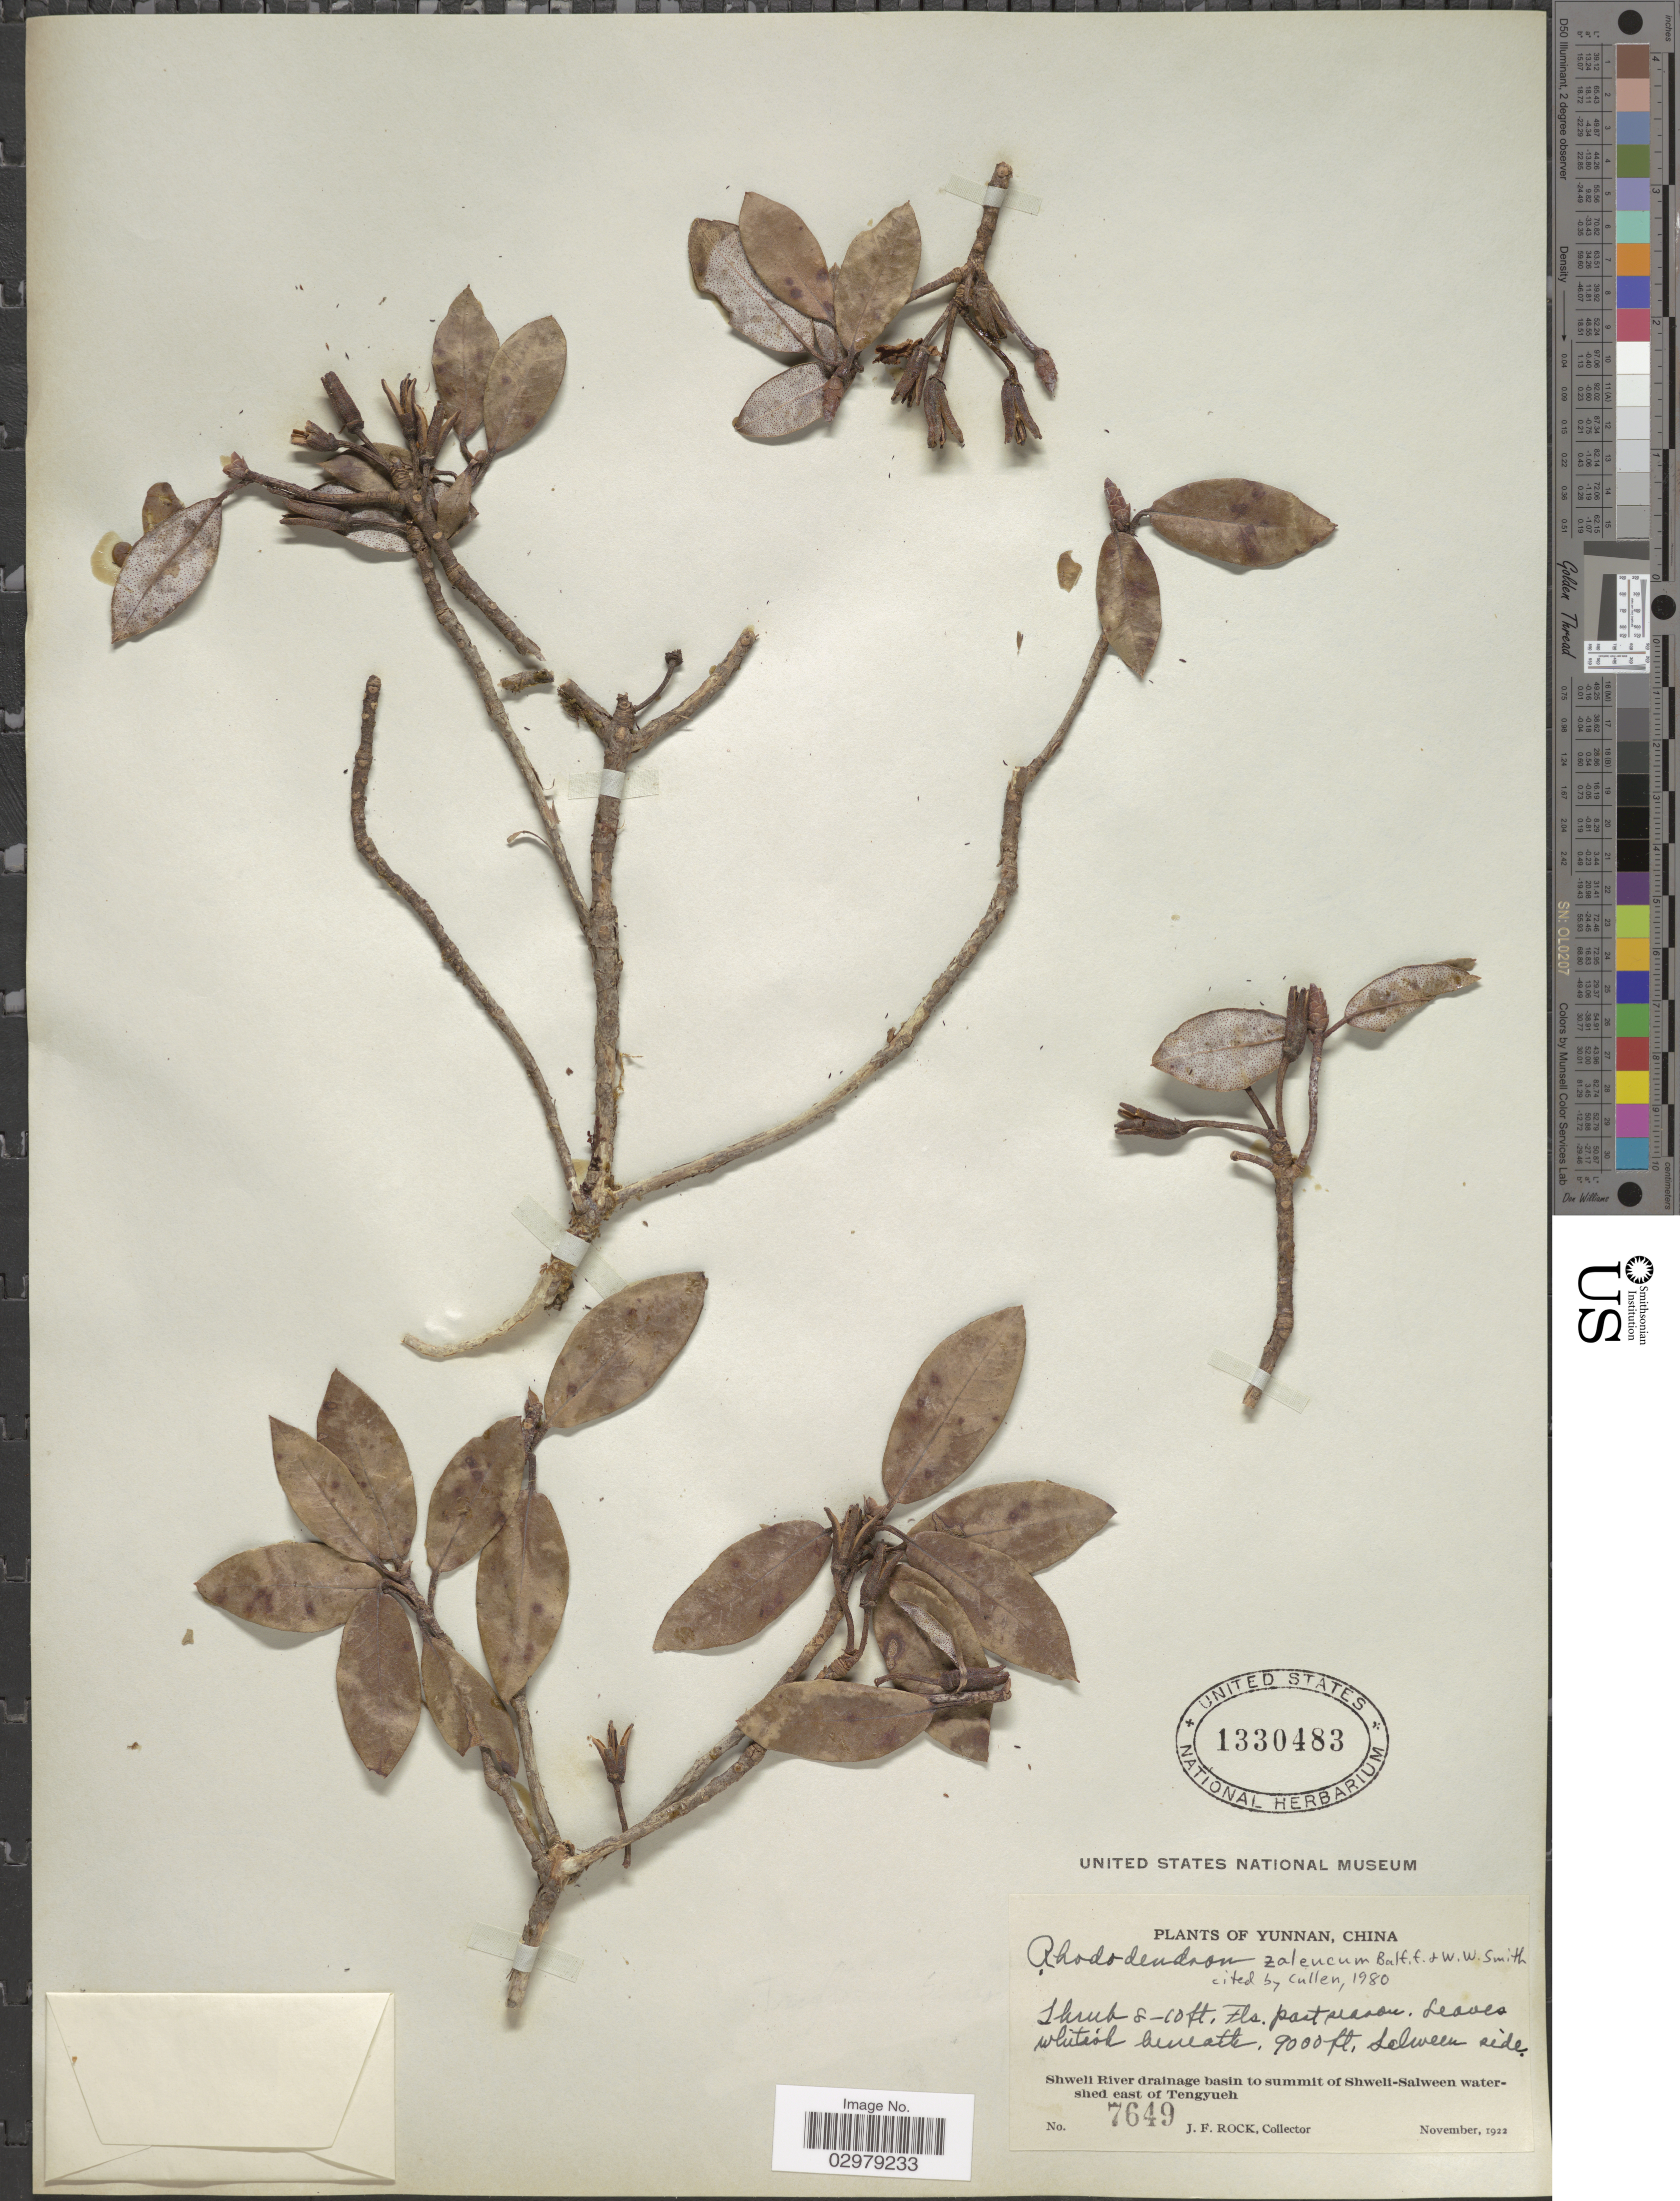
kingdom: Plantae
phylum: Tracheophyta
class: Magnoliopsida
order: Ericales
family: Ericaceae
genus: Rhododendron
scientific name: Rhododendron zaleucum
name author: Balf. f. & W.W. Sm.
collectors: J. Rock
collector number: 7649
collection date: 1922-11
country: China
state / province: Yunnan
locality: Salween side. Shweli River drainage basin to summit of Shweli-Salween watershed east of Tengyueh.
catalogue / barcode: US 1330483